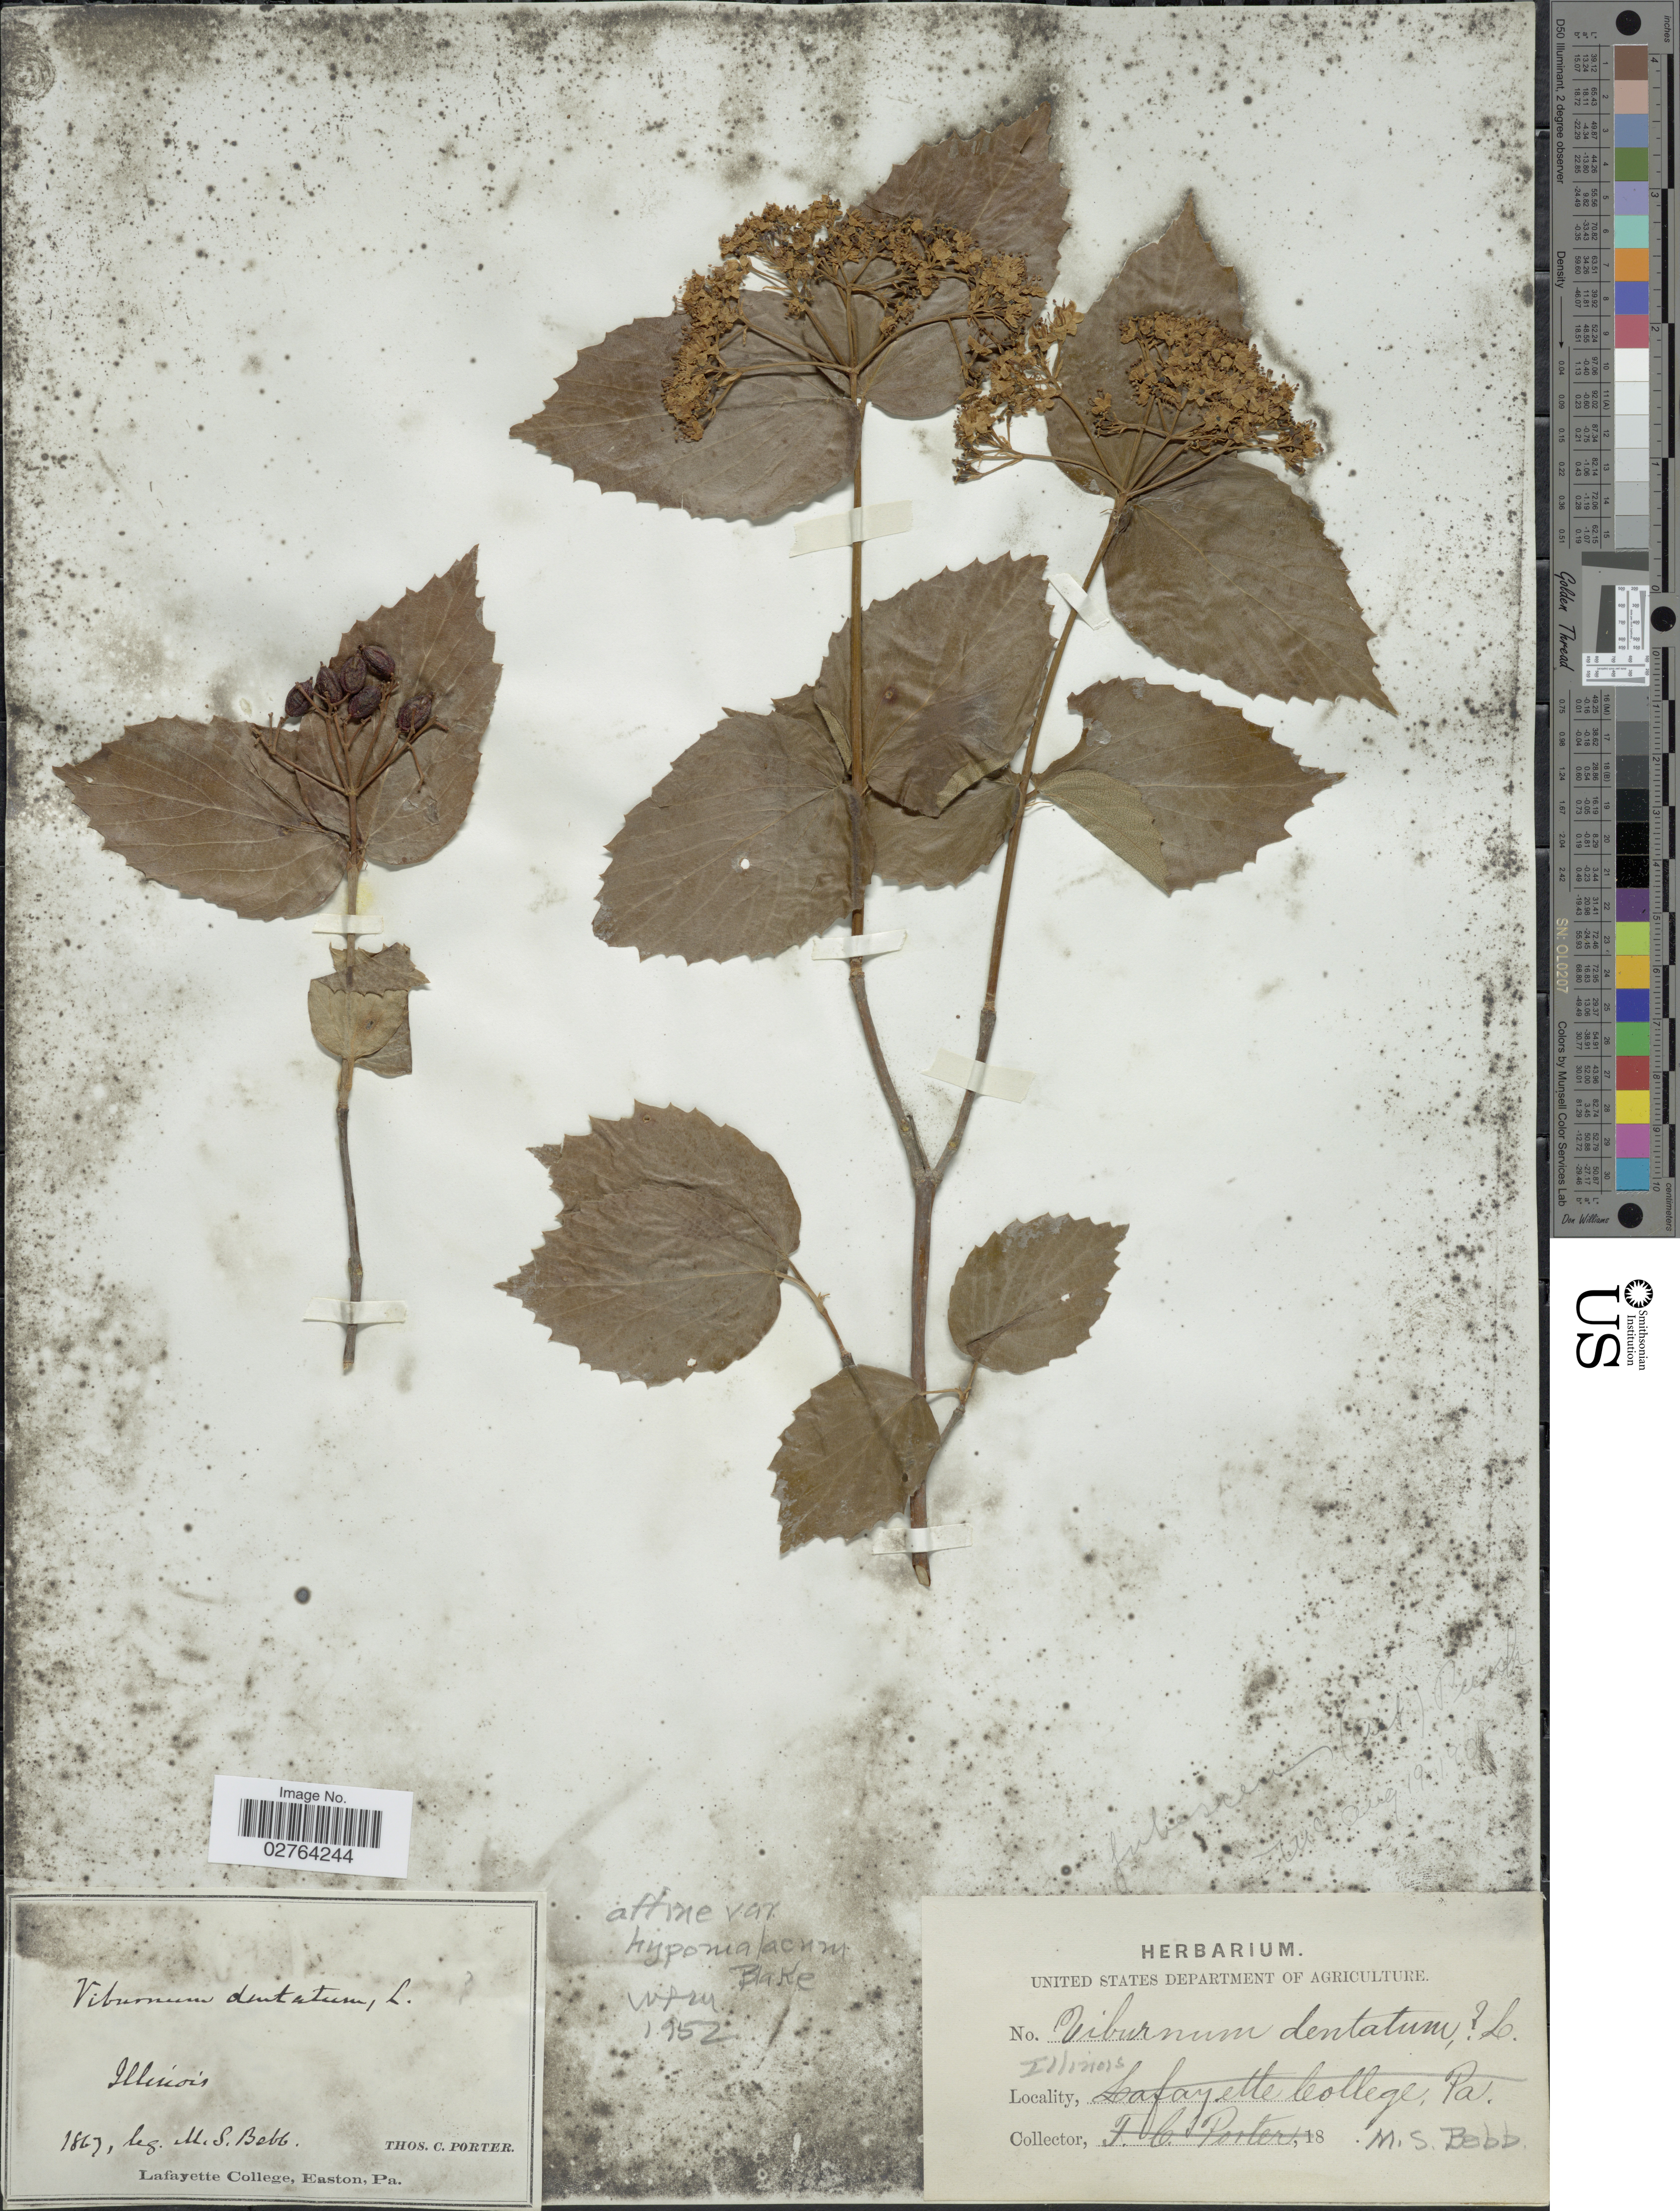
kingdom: Plantae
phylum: Tracheophyta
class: Magnoliopsida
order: Dipsacales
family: Viburnaceae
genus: Viburnum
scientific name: Viburnum rafinesqueanum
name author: Schult.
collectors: M. Bebb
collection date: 1867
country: United States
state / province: Illinois